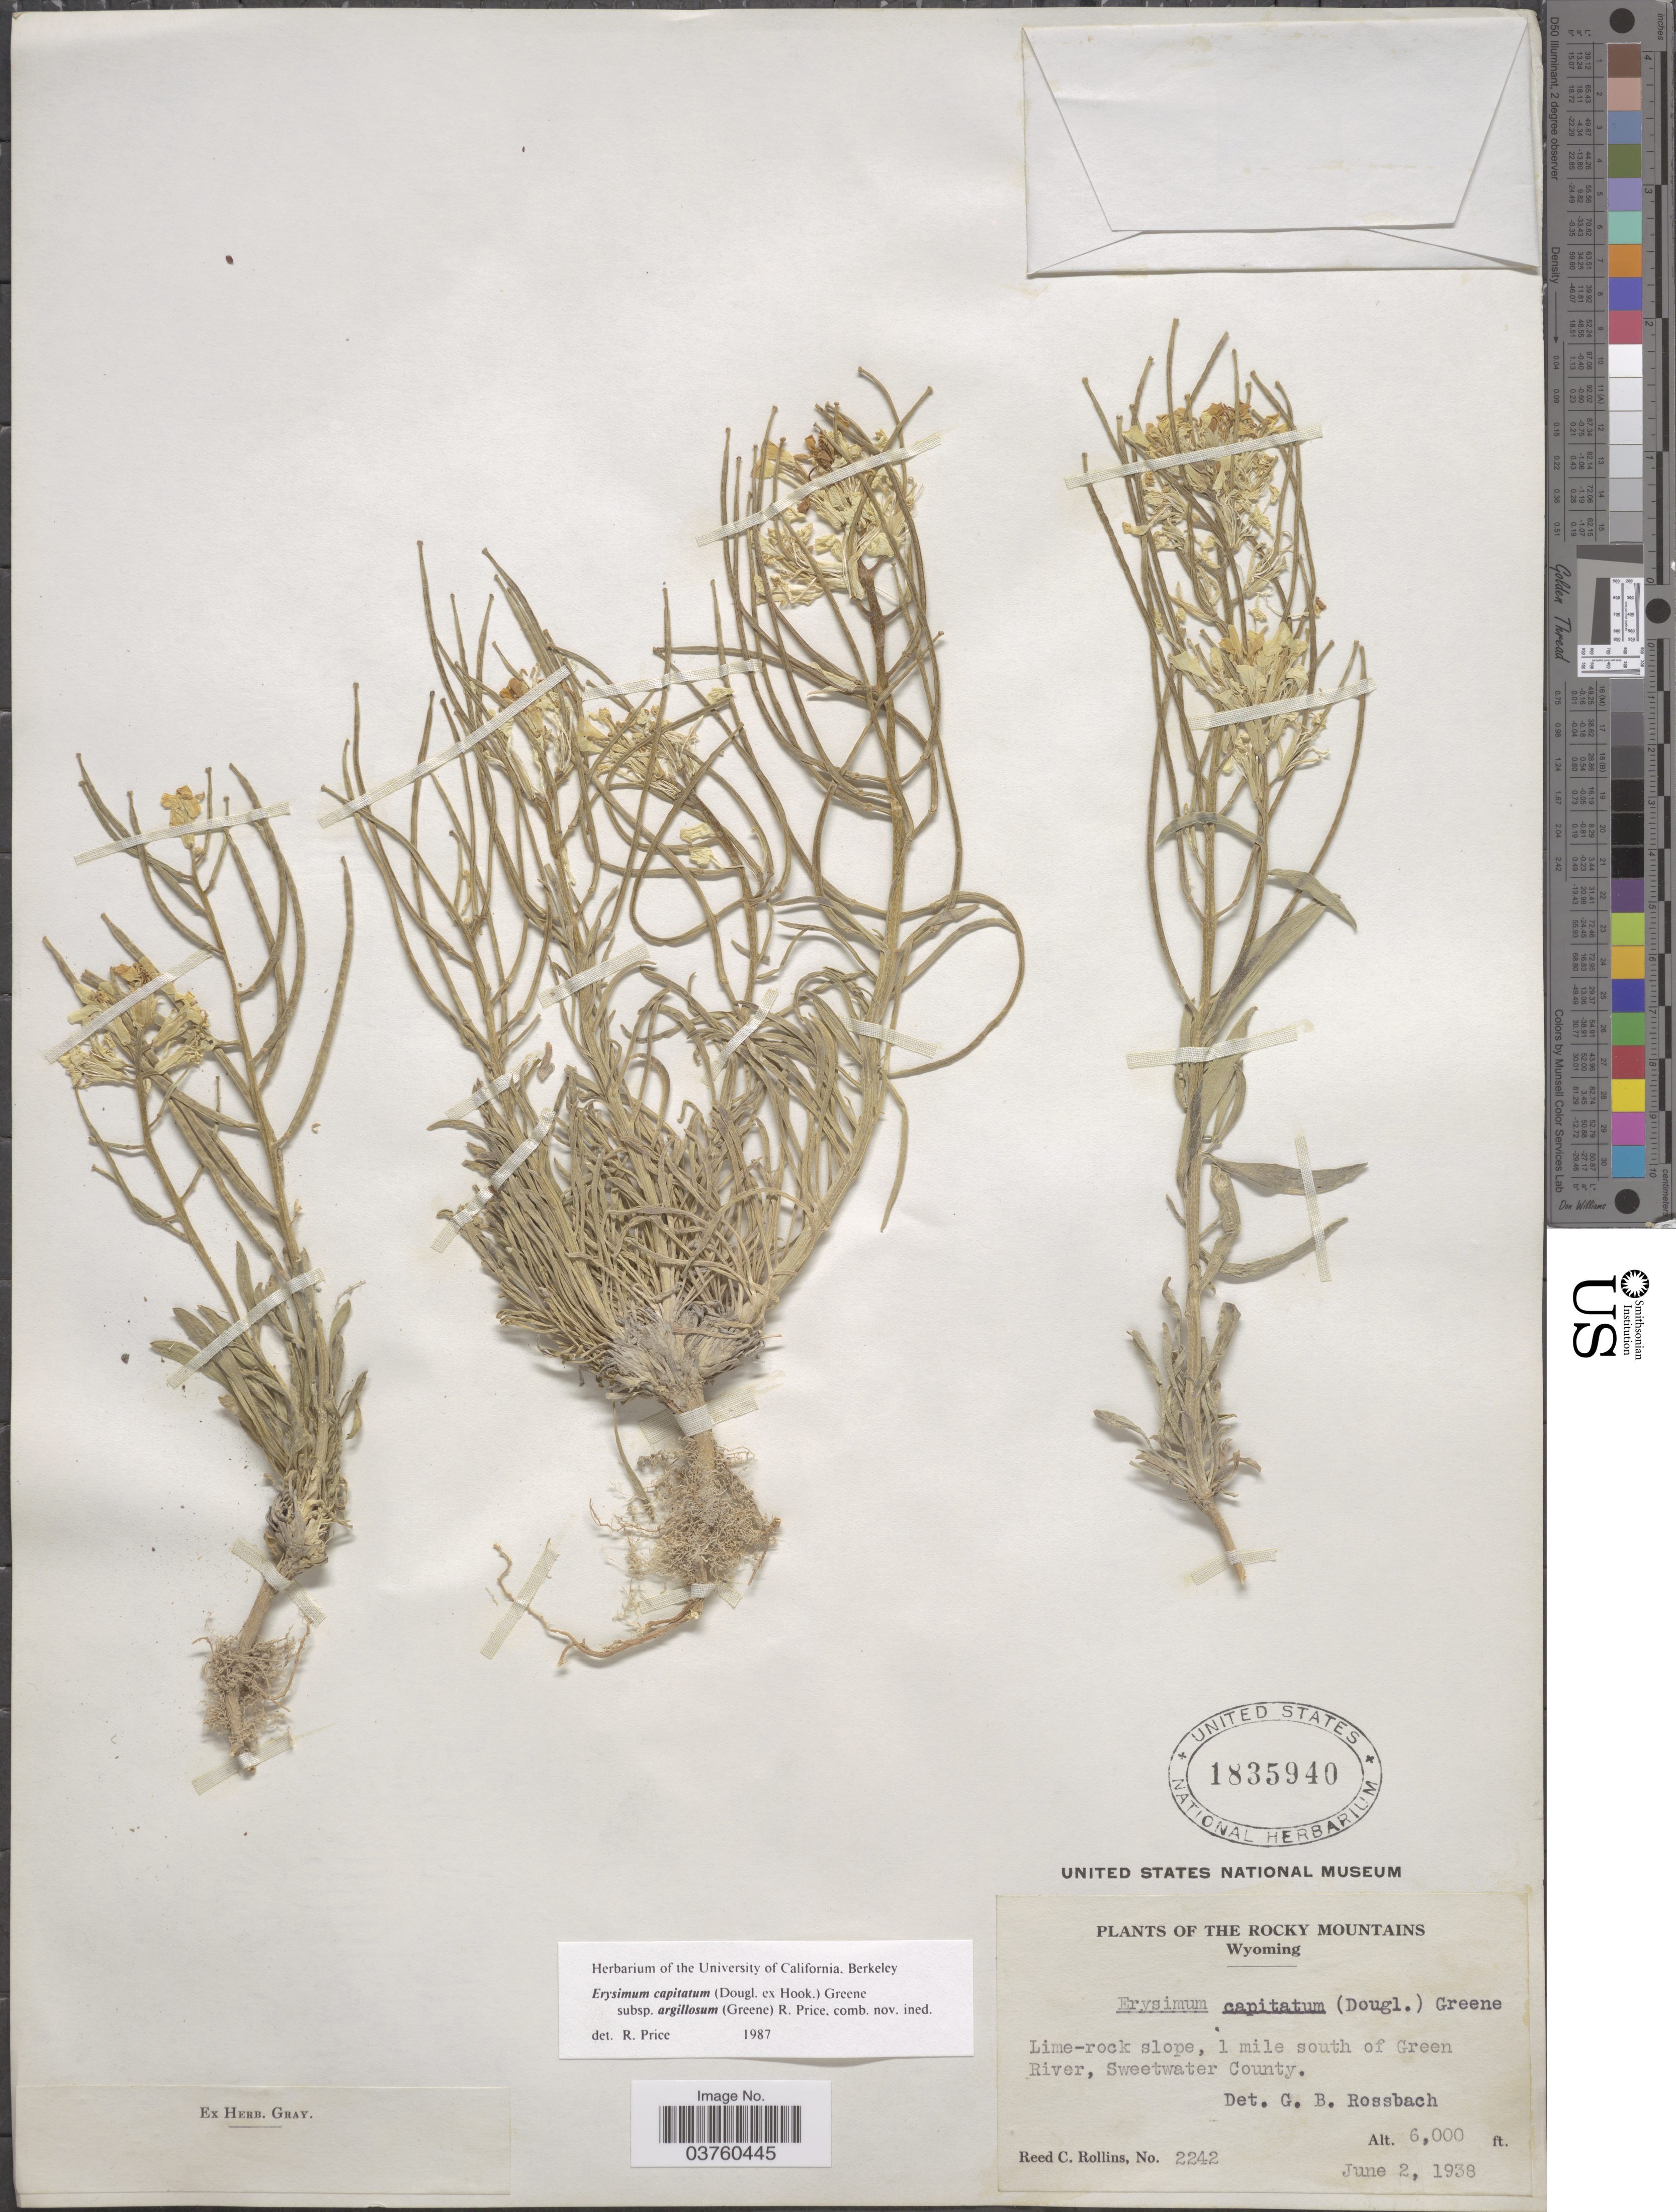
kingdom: Plantae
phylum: Tracheophyta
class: Magnoliopsida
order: Brassicales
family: Brassicaceae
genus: Erysimum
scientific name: Erysimum capitatum subsp. argillosum (Greene) R.A. Price comb. nov. ined.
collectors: R. C. Rollins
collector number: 2242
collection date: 1938-06-02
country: United States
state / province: Wyoming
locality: The Rocky Mountains. Lime-rock slope, 1 mile south of Green River, Sweetwater County.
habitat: lime-rock slope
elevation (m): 1829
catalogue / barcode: US 1835940